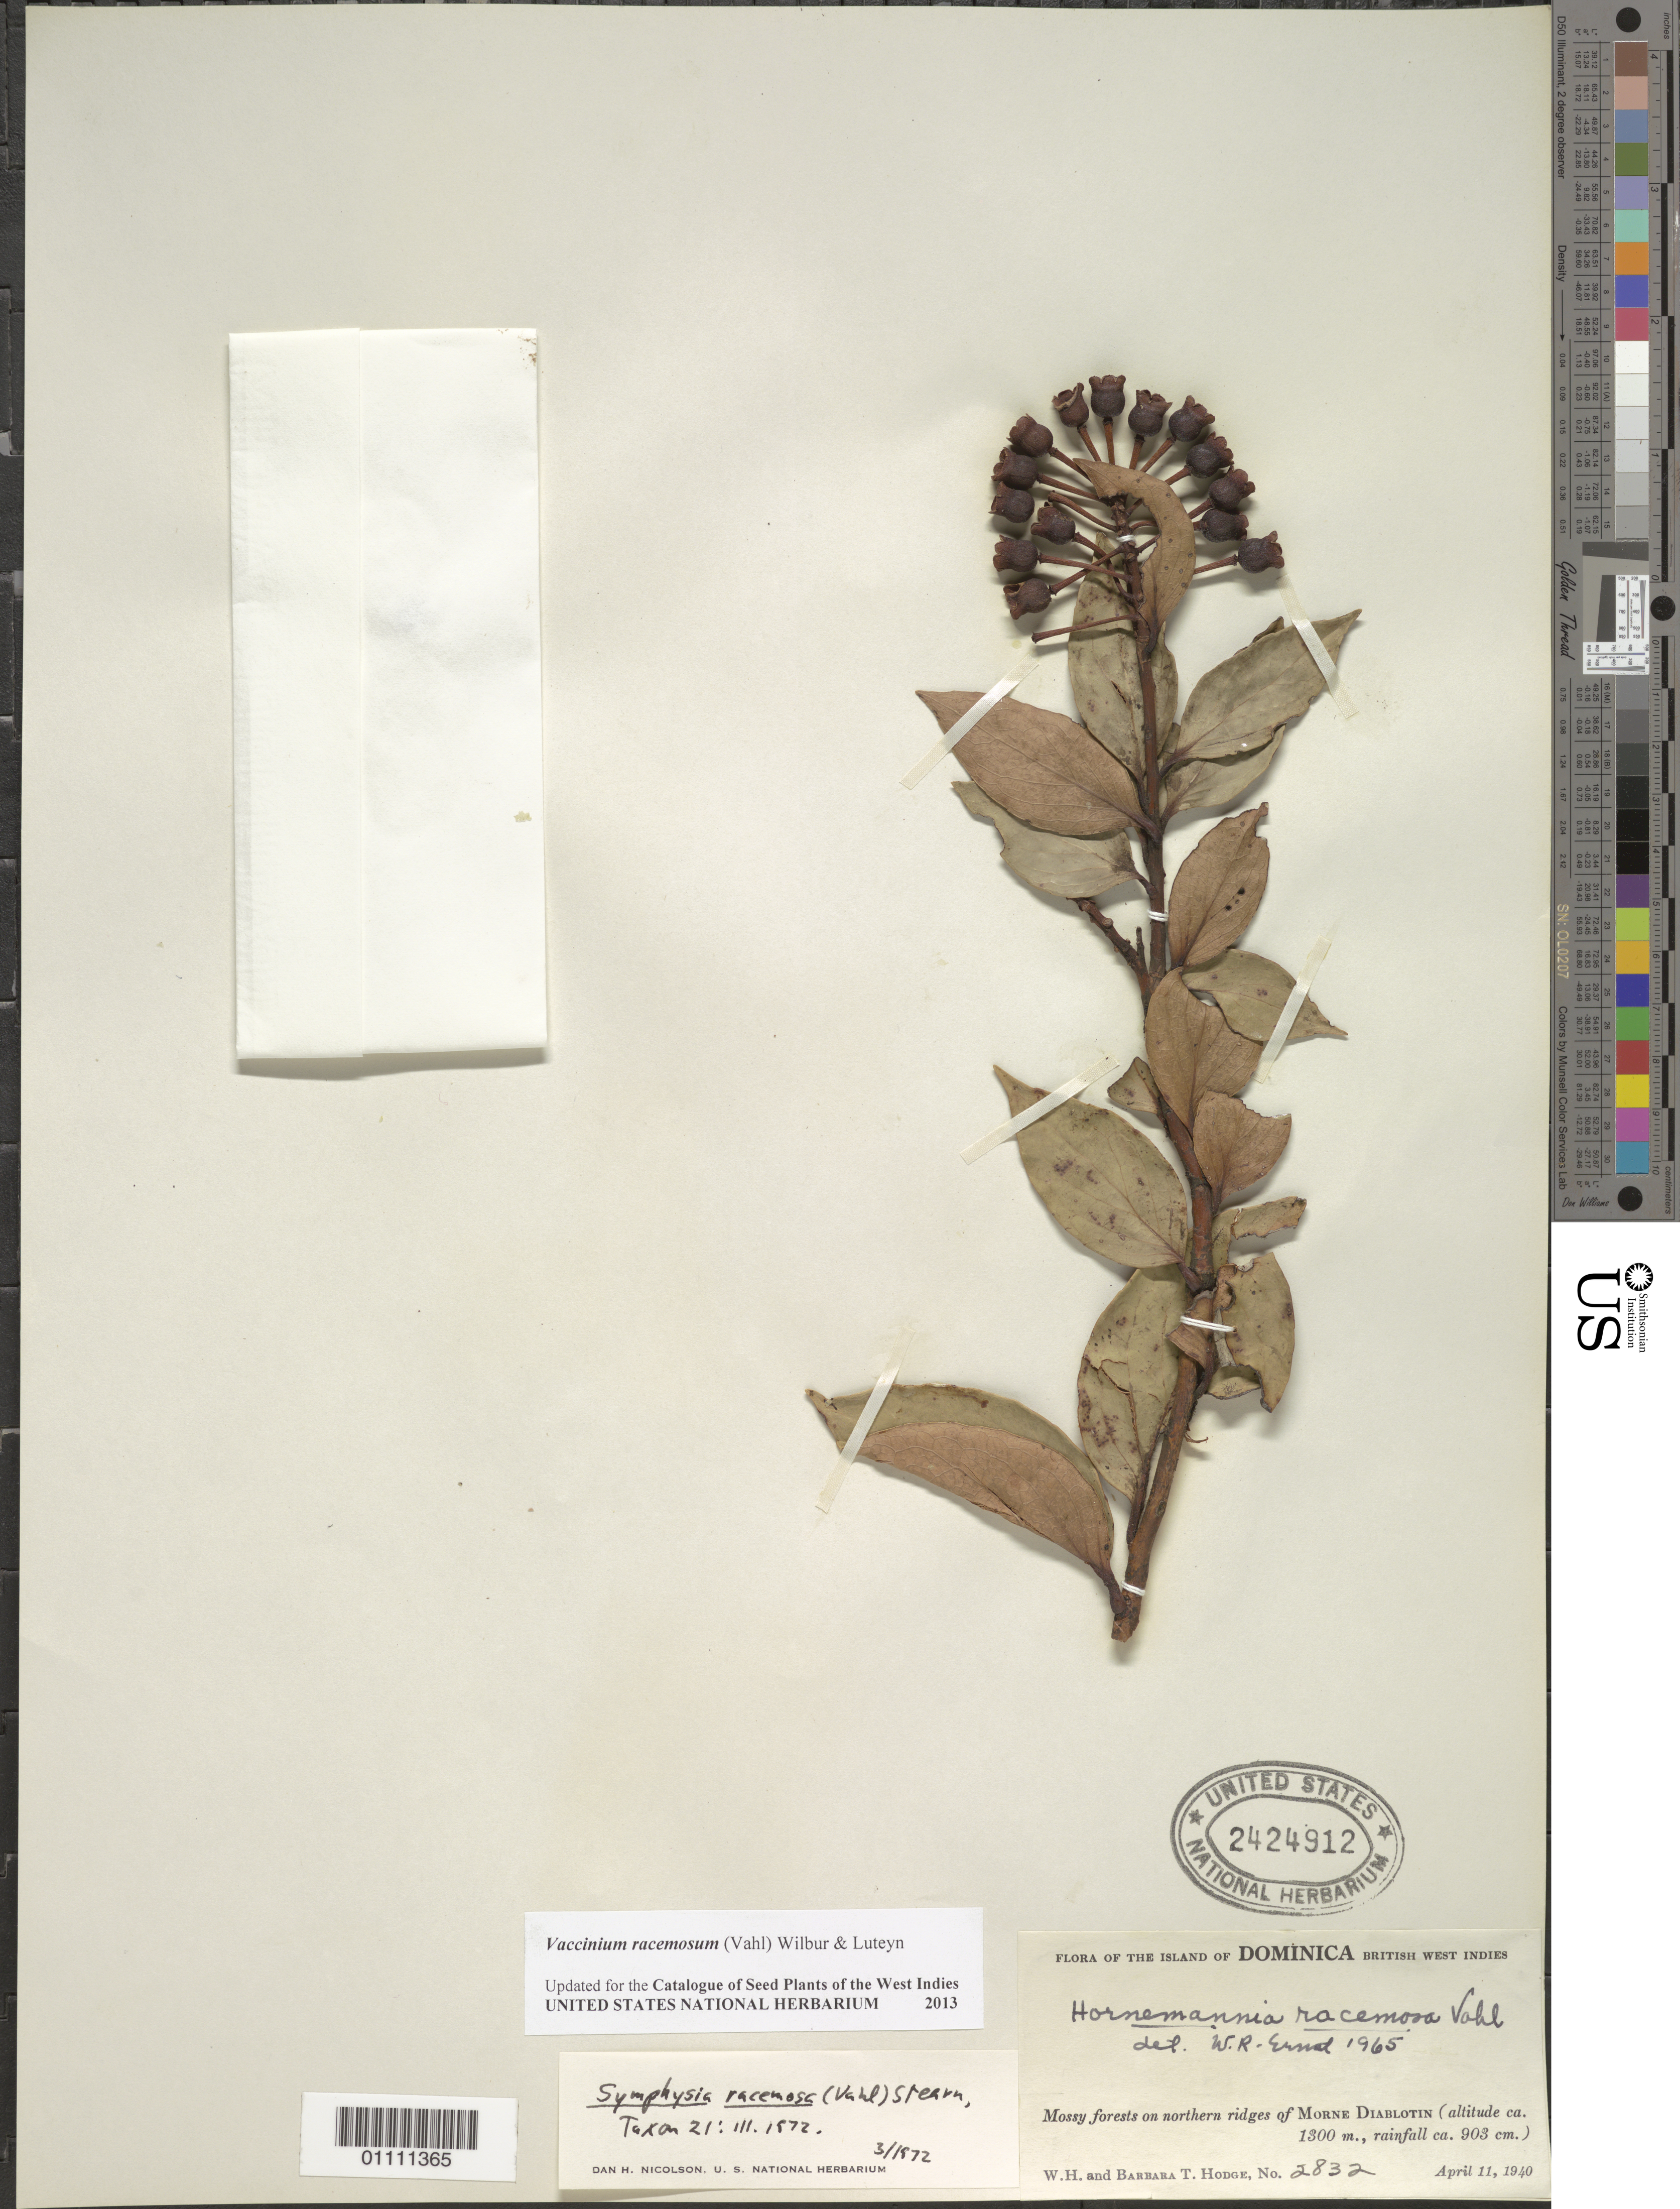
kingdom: Plantae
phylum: Tracheophyta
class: Magnoliopsida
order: Ericales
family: Ericaceae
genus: Vaccinium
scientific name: Vaccinium racemosum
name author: (Vahl) Wilbur & Luteyn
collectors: W. Hodge & B. Hodge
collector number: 2832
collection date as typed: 11 Apr 1940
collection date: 1940-04-11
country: Dominica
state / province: St. Peter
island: Dominica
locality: Mossy forest on N ridges of Morne Diablotin. Rainfall ca. 903 cm.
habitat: Mossy forest on northern ridges. Rainfall ca. 903 cm.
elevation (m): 1300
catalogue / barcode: US 2424912